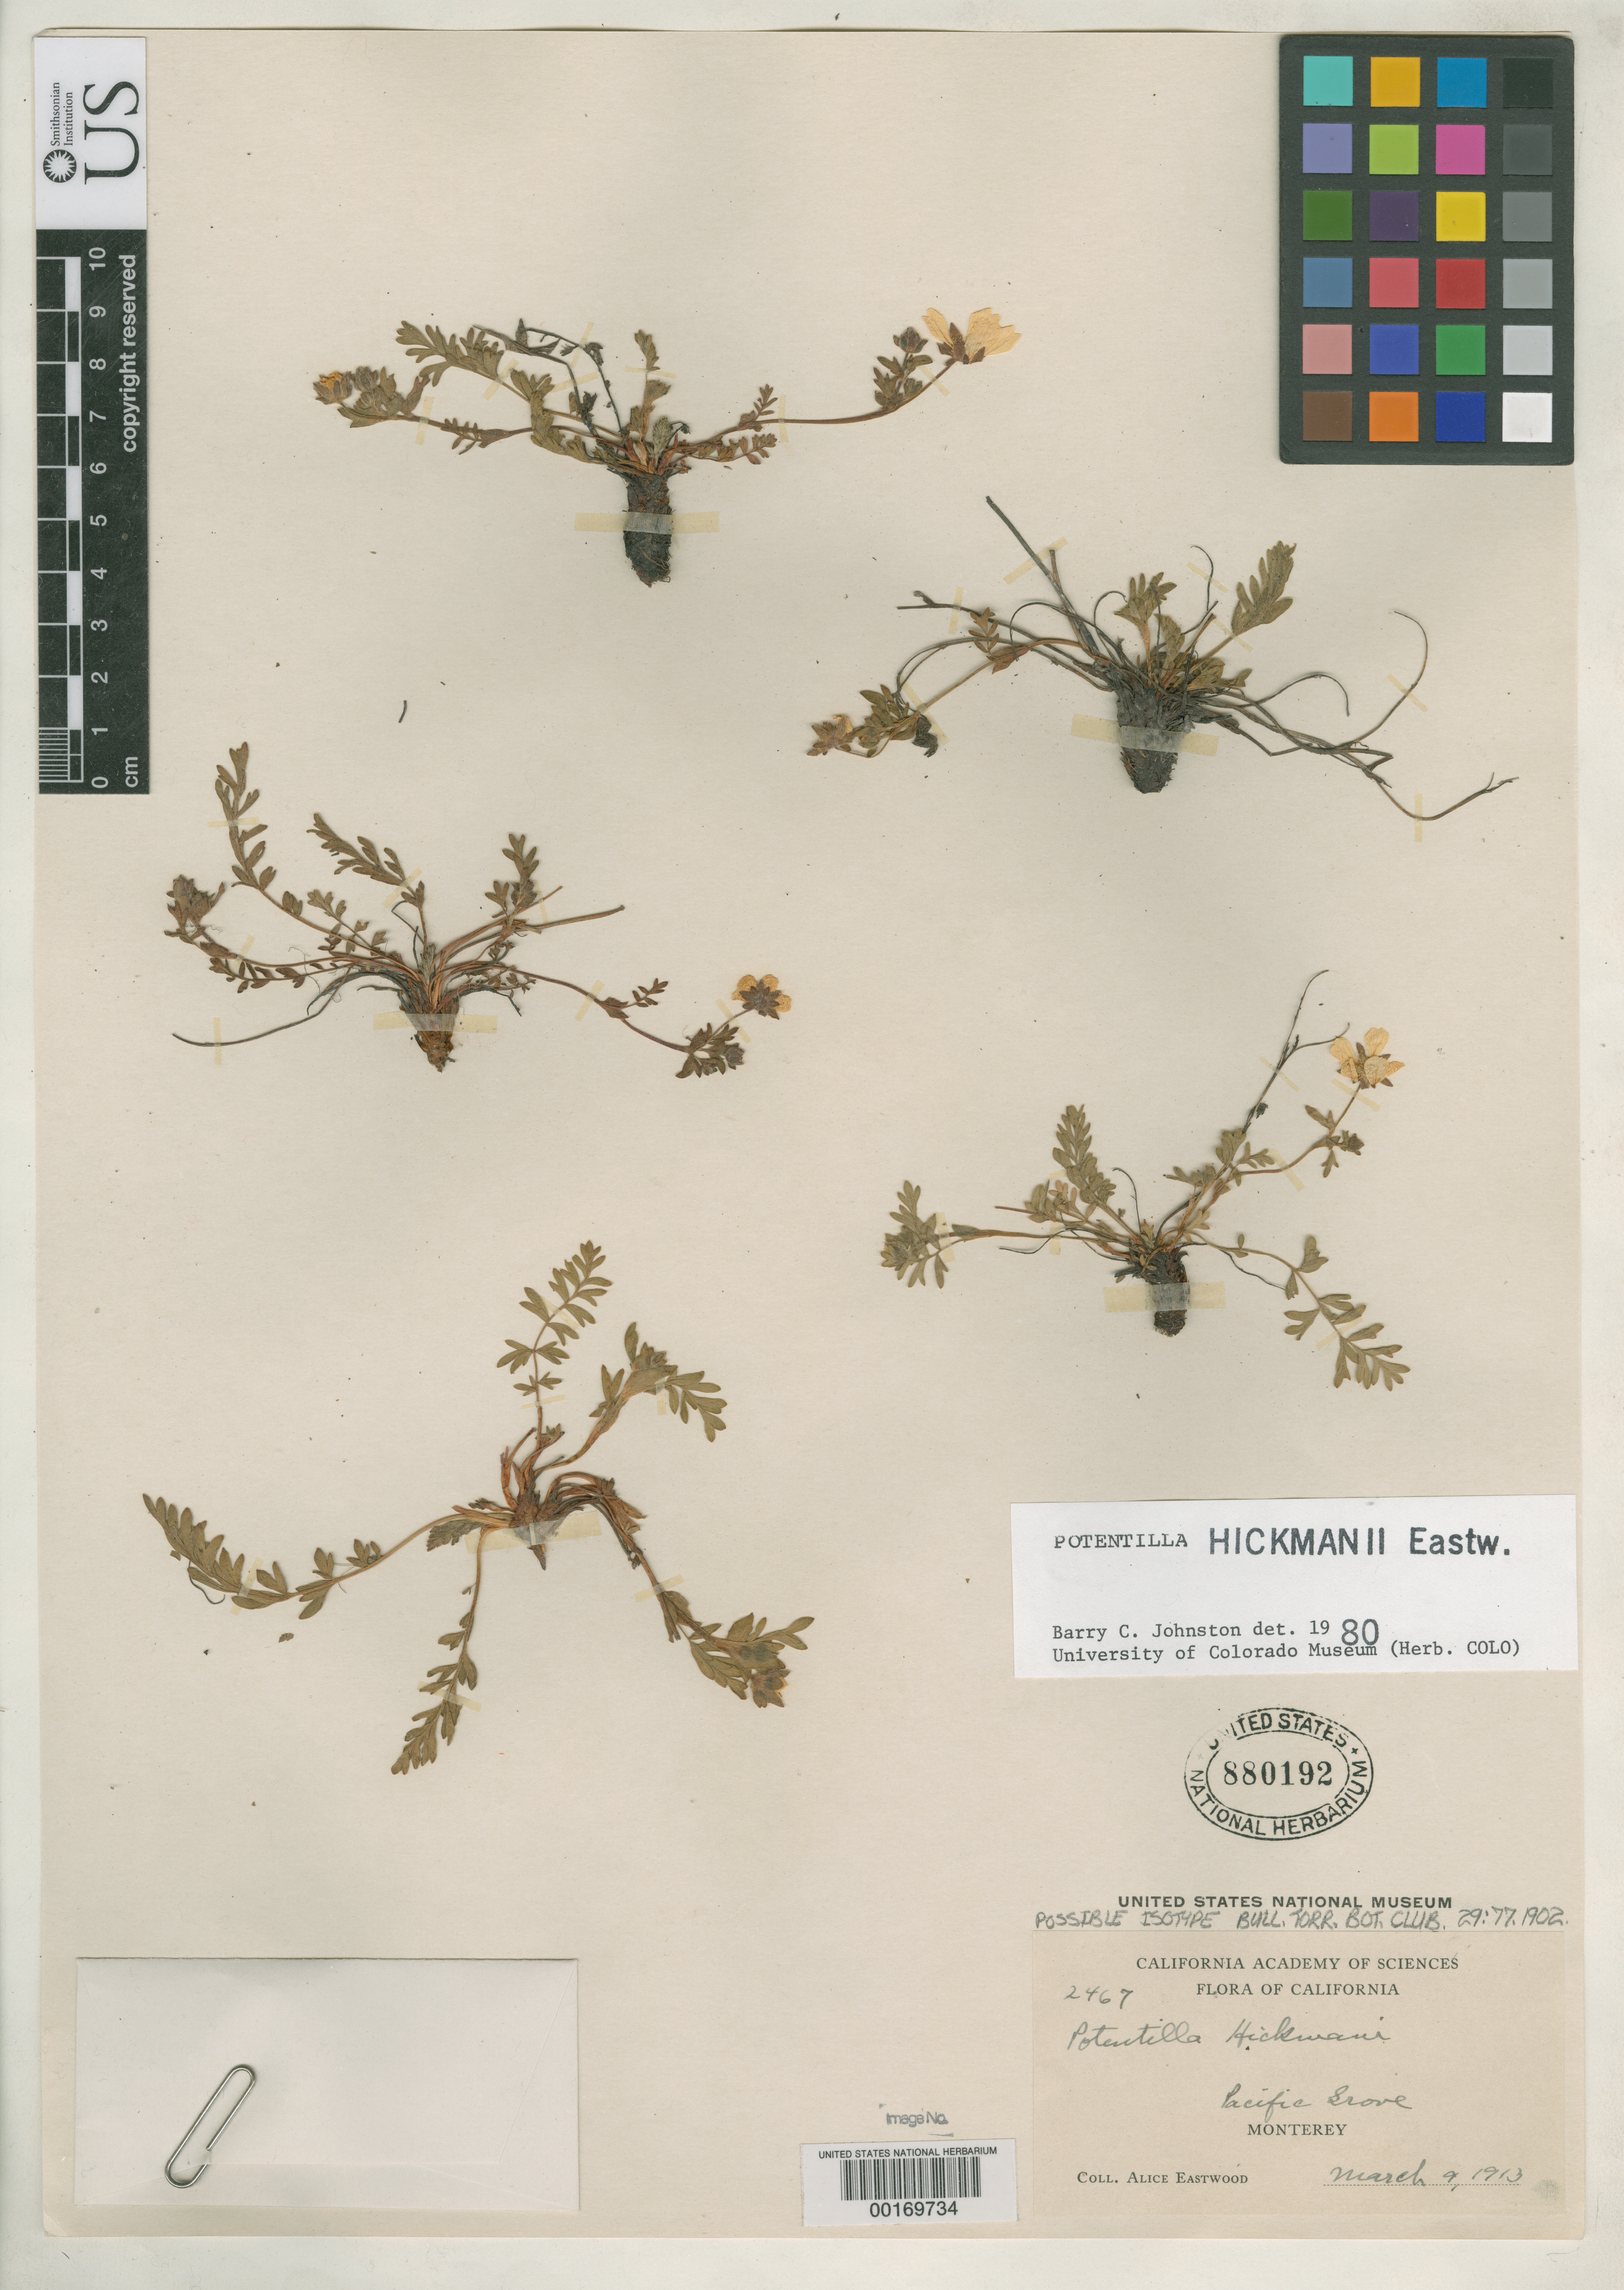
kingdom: Plantae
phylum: Tracheophyta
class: Magnoliopsida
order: Rosales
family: Rosaceae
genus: Potentilla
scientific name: Potentilla hickmanii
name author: Eastw.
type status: Possible Isotype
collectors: A. Eastwood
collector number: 2467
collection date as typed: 09 Mar 1913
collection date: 1913-03-09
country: United States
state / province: California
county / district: Monterey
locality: Pacific Grove.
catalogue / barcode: US 880192